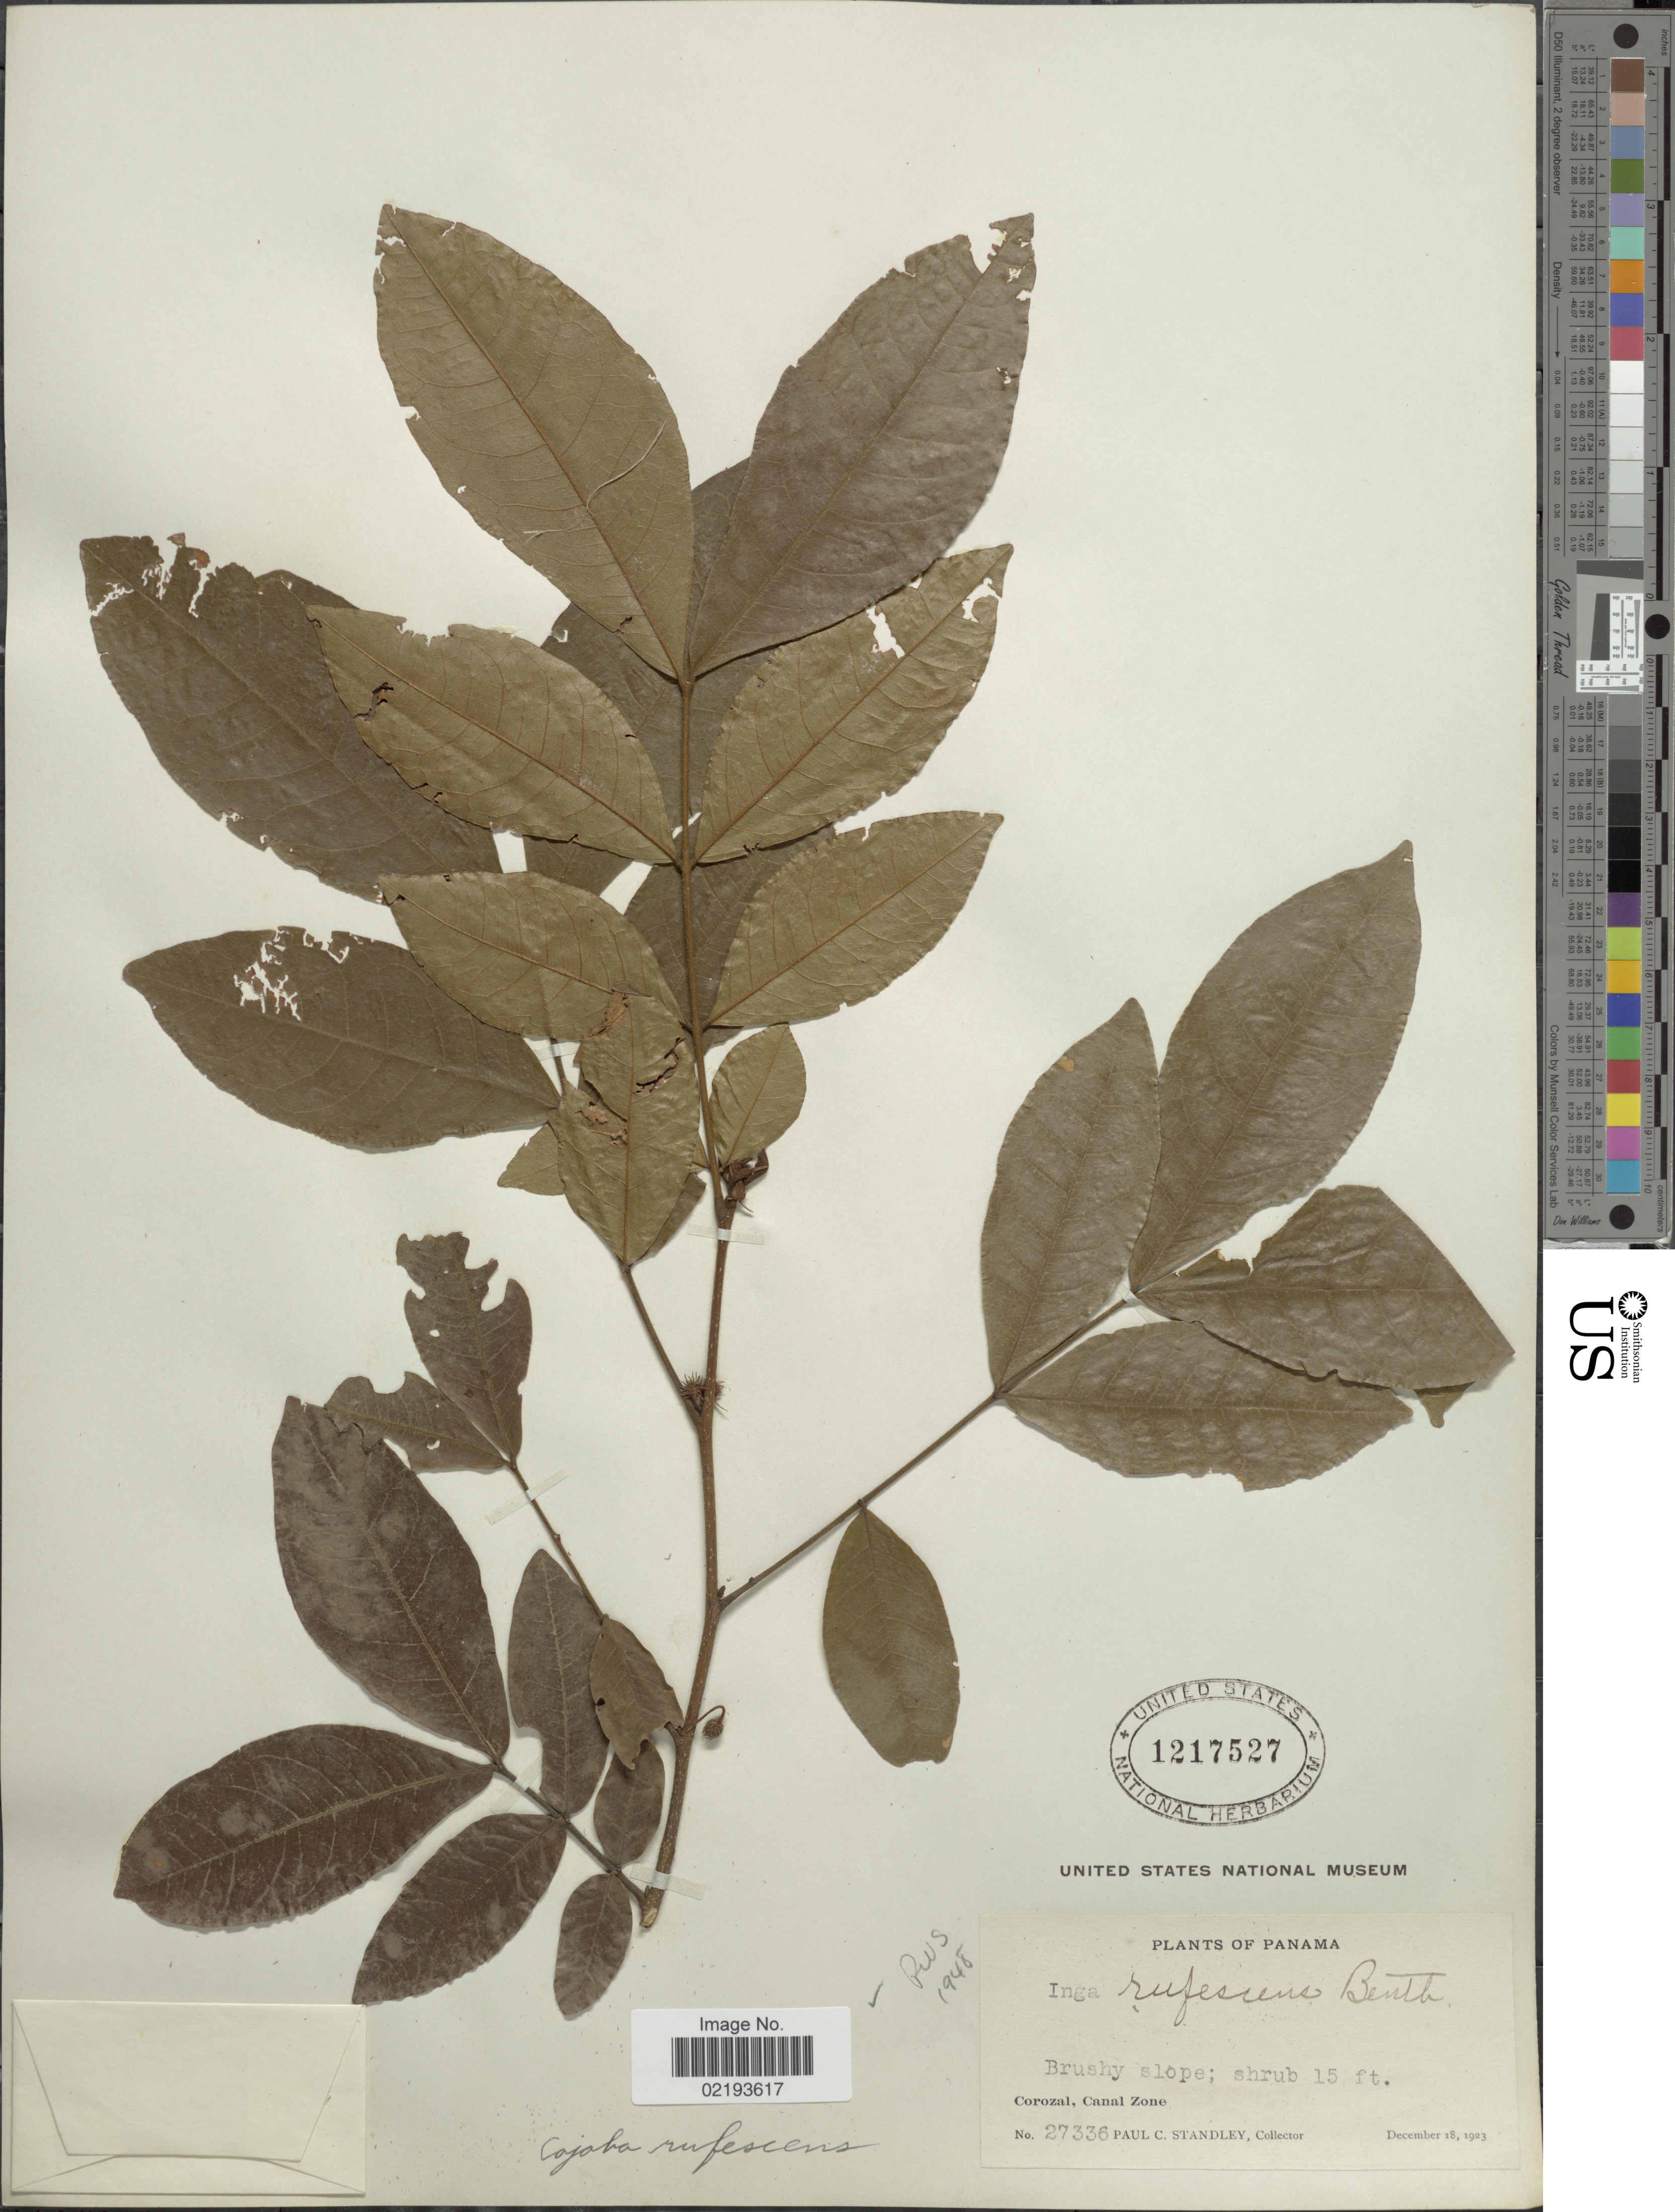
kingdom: Plantae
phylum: Tracheophyta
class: Magnoliopsida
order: Fabales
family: Fabaceae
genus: Cojoba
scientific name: Cojoba rufescens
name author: (Benth.) Britton & Rose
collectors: P. C. Standley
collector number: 27336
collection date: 1923-12-18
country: Panama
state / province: Colón / Panamá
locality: Brushy slope, Corozal, Canal Zone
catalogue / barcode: US 1217527